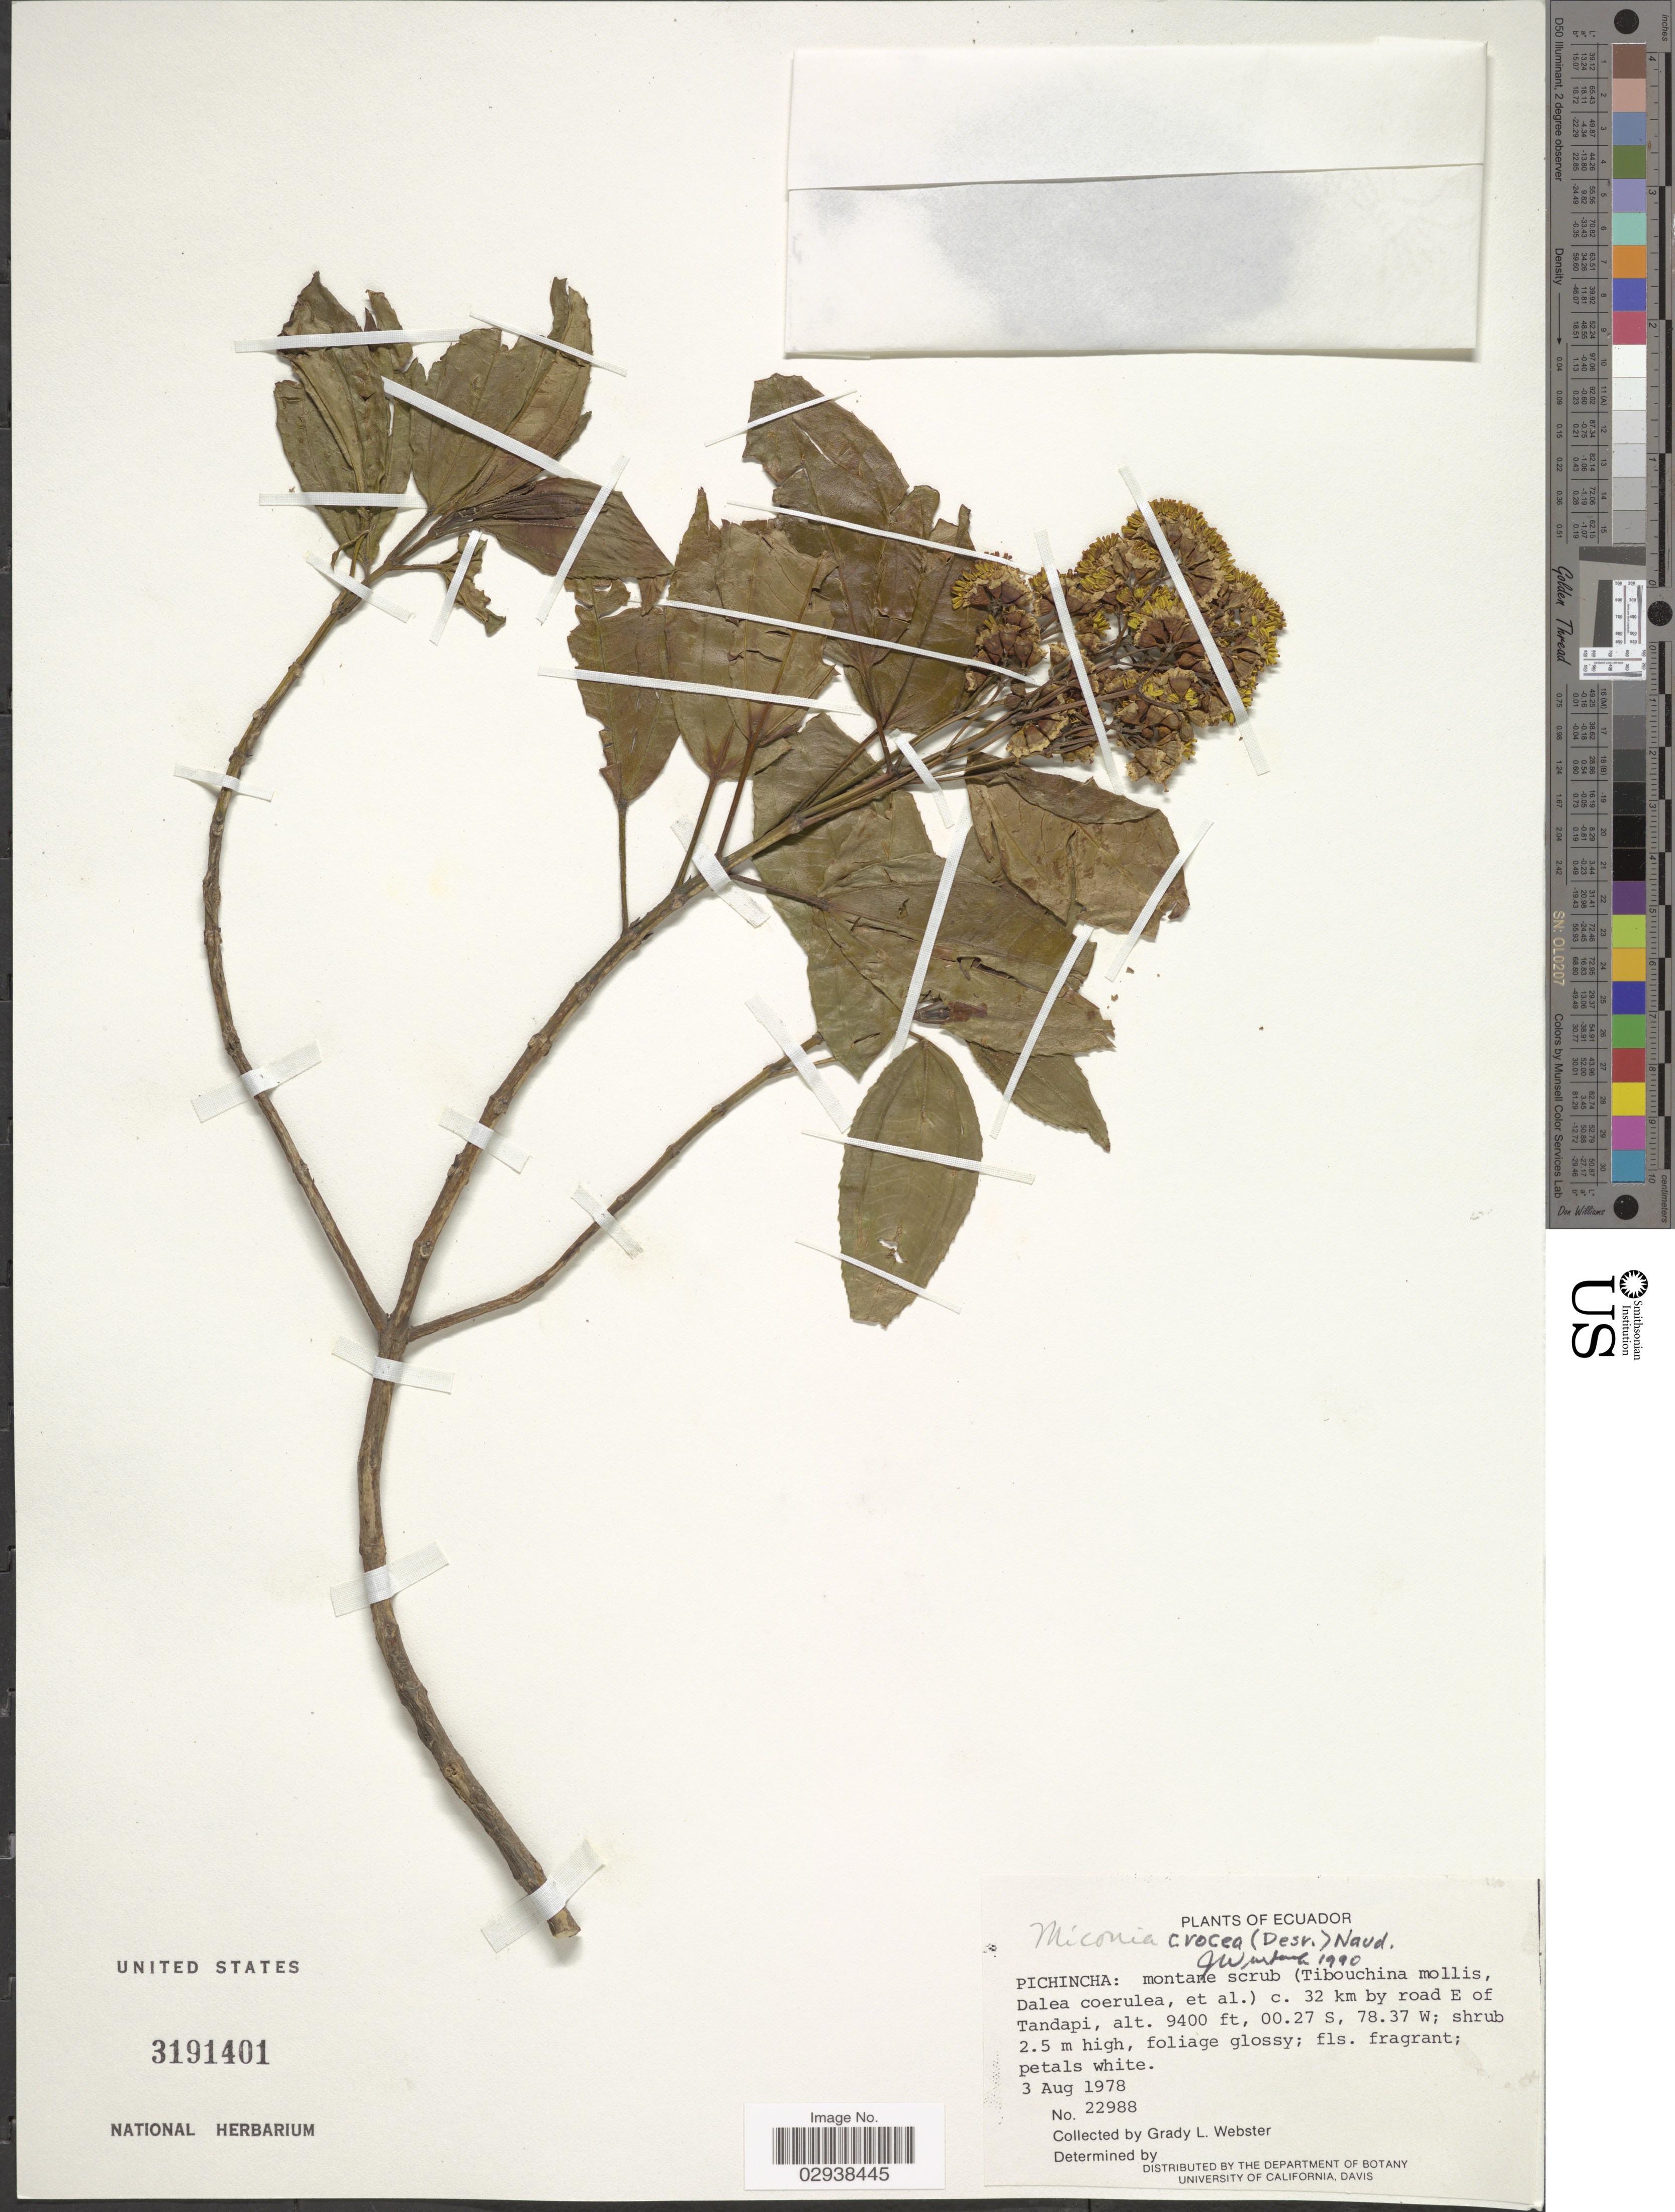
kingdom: Plantae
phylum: Tracheophyta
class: Magnoliopsida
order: Myrtales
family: Melastomataceae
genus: Miconia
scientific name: Miconia crocea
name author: (Desr.) Naudin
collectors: G. L. Webster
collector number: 22988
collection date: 1978-08-03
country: Ecuador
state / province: Pichincha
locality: Montane scrub (Tibouchina mollis, Dalea coerulea, et al), c. 32 km by road E of Tandapi.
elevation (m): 2865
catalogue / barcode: US 3191401